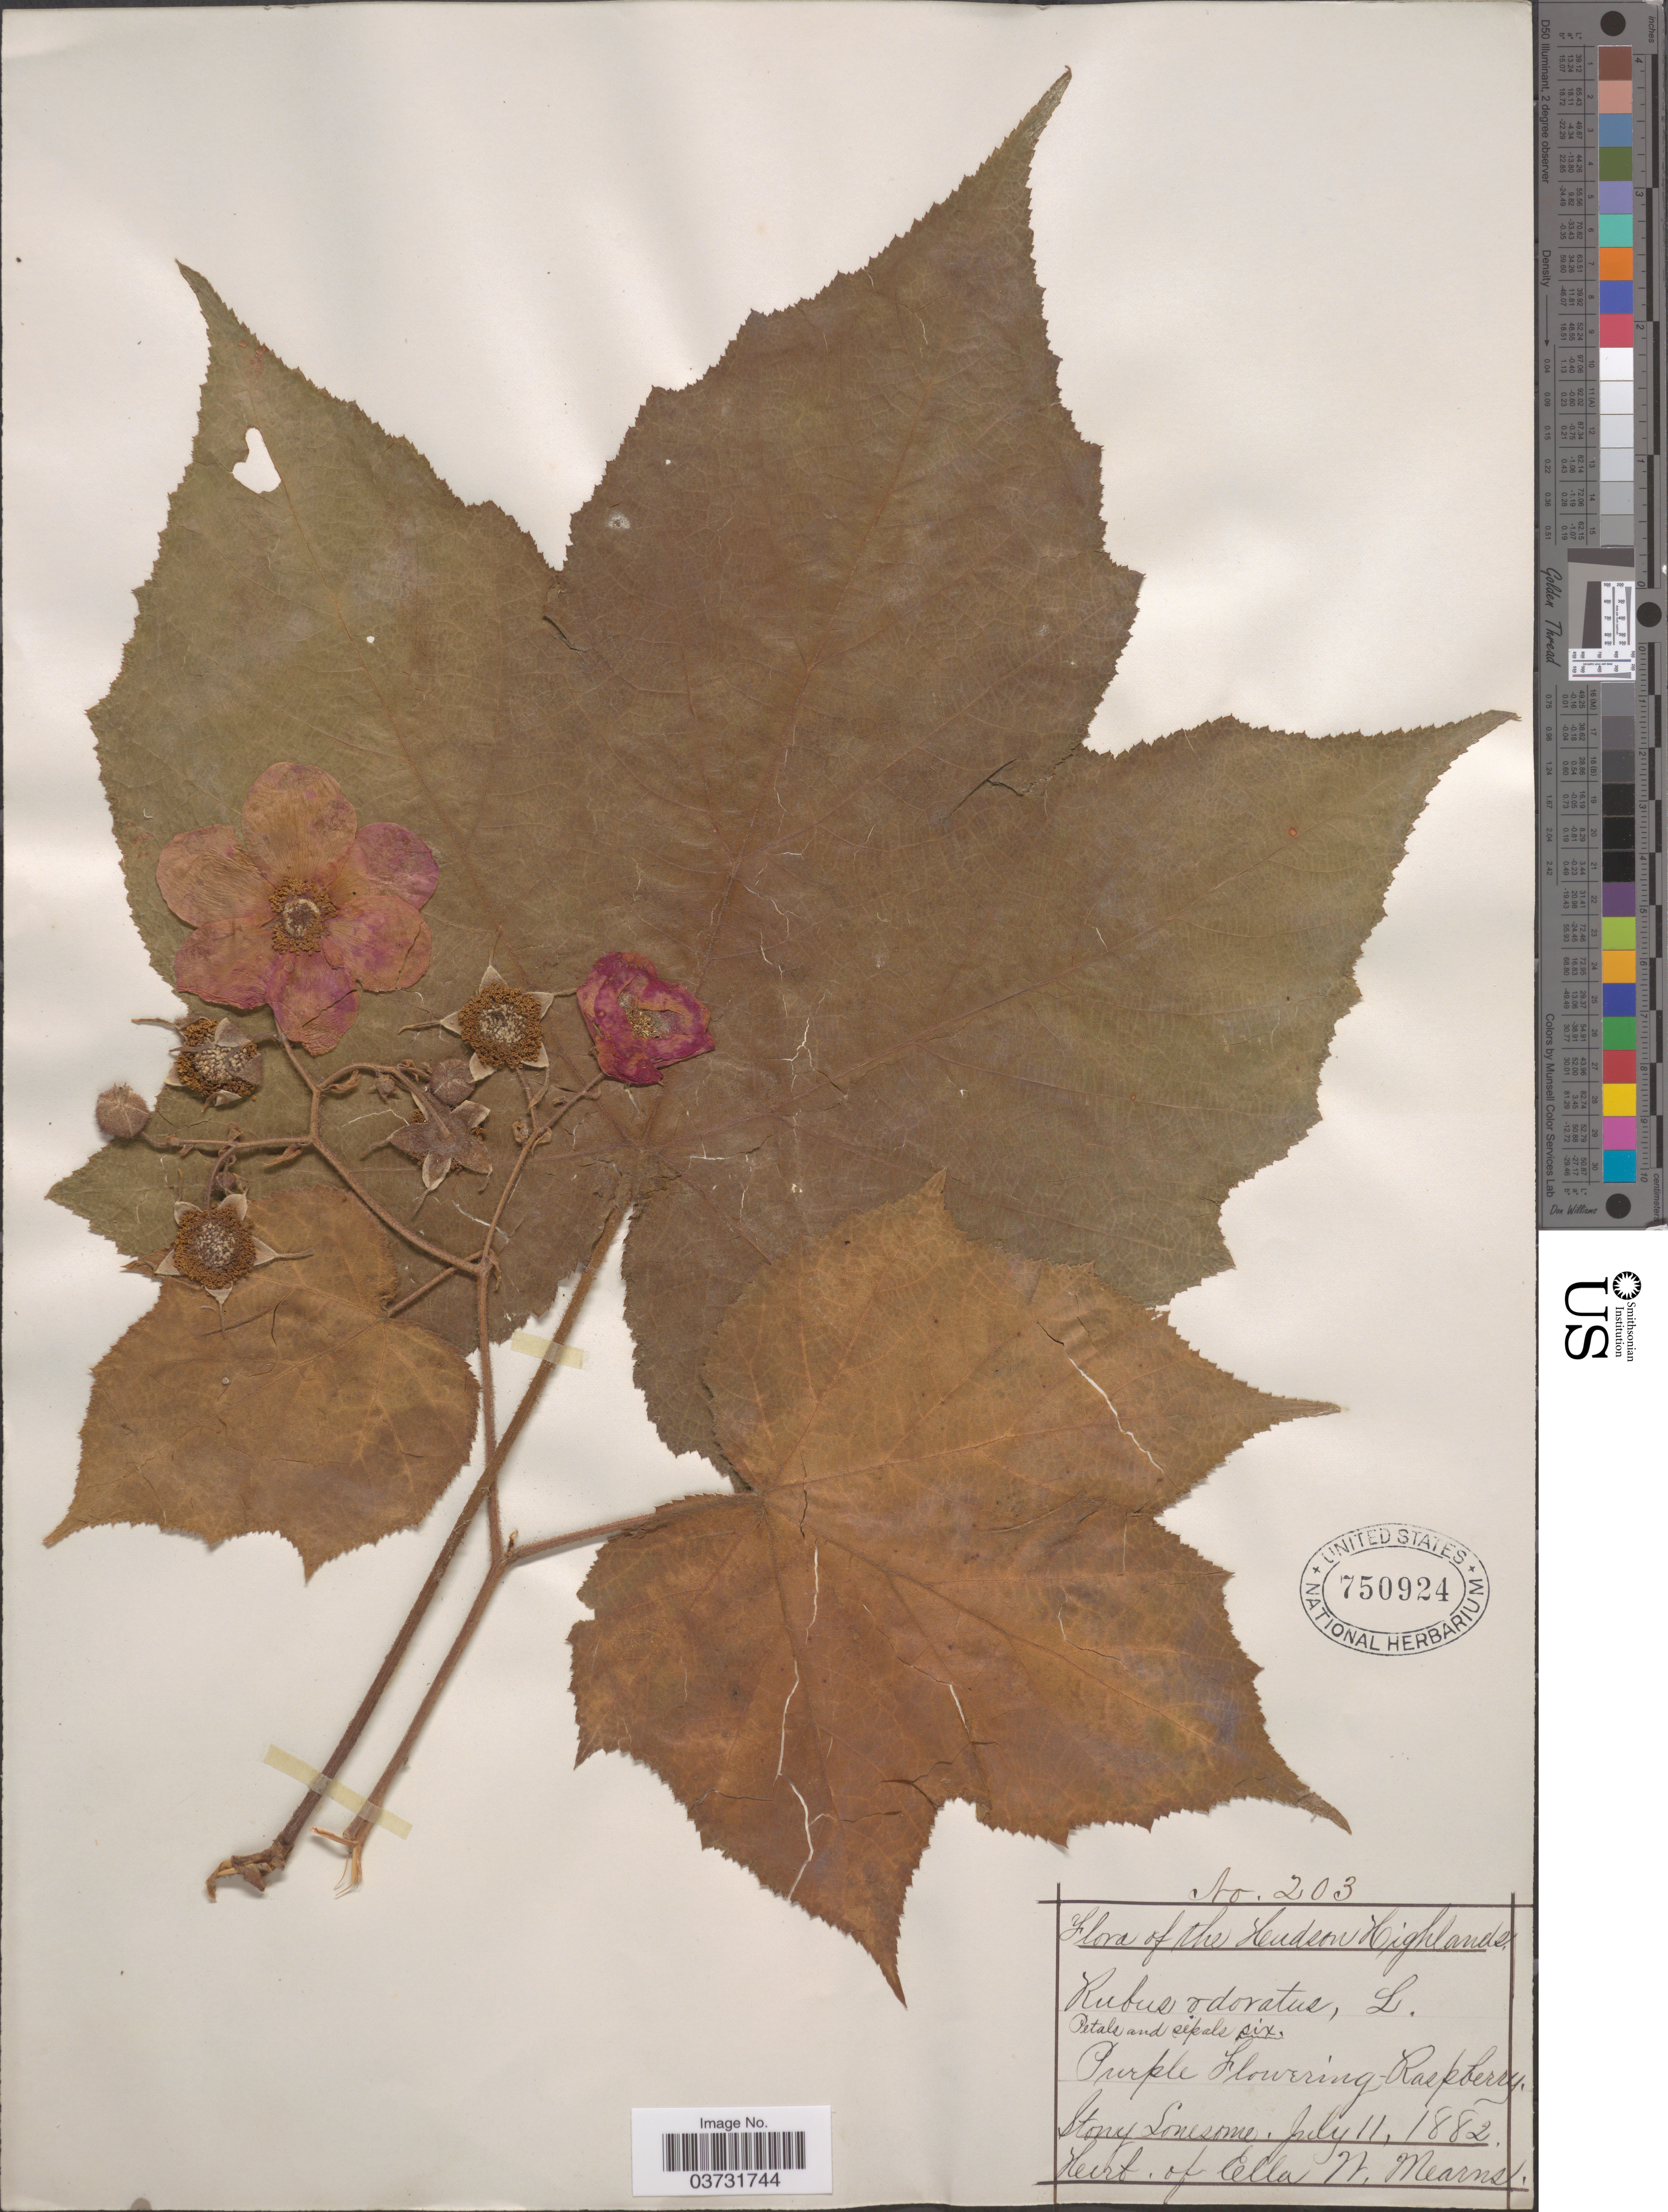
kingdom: Plantae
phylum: Tracheophyta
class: Magnoliopsida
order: Rosales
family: Rosaceae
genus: Rubus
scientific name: Rubus odoratus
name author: L.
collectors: ex herb. Ella W. Mearns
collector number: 203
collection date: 1882-07-11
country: United States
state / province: New York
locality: Hudson Highlands. Stony Lonesome.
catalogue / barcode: US 750924